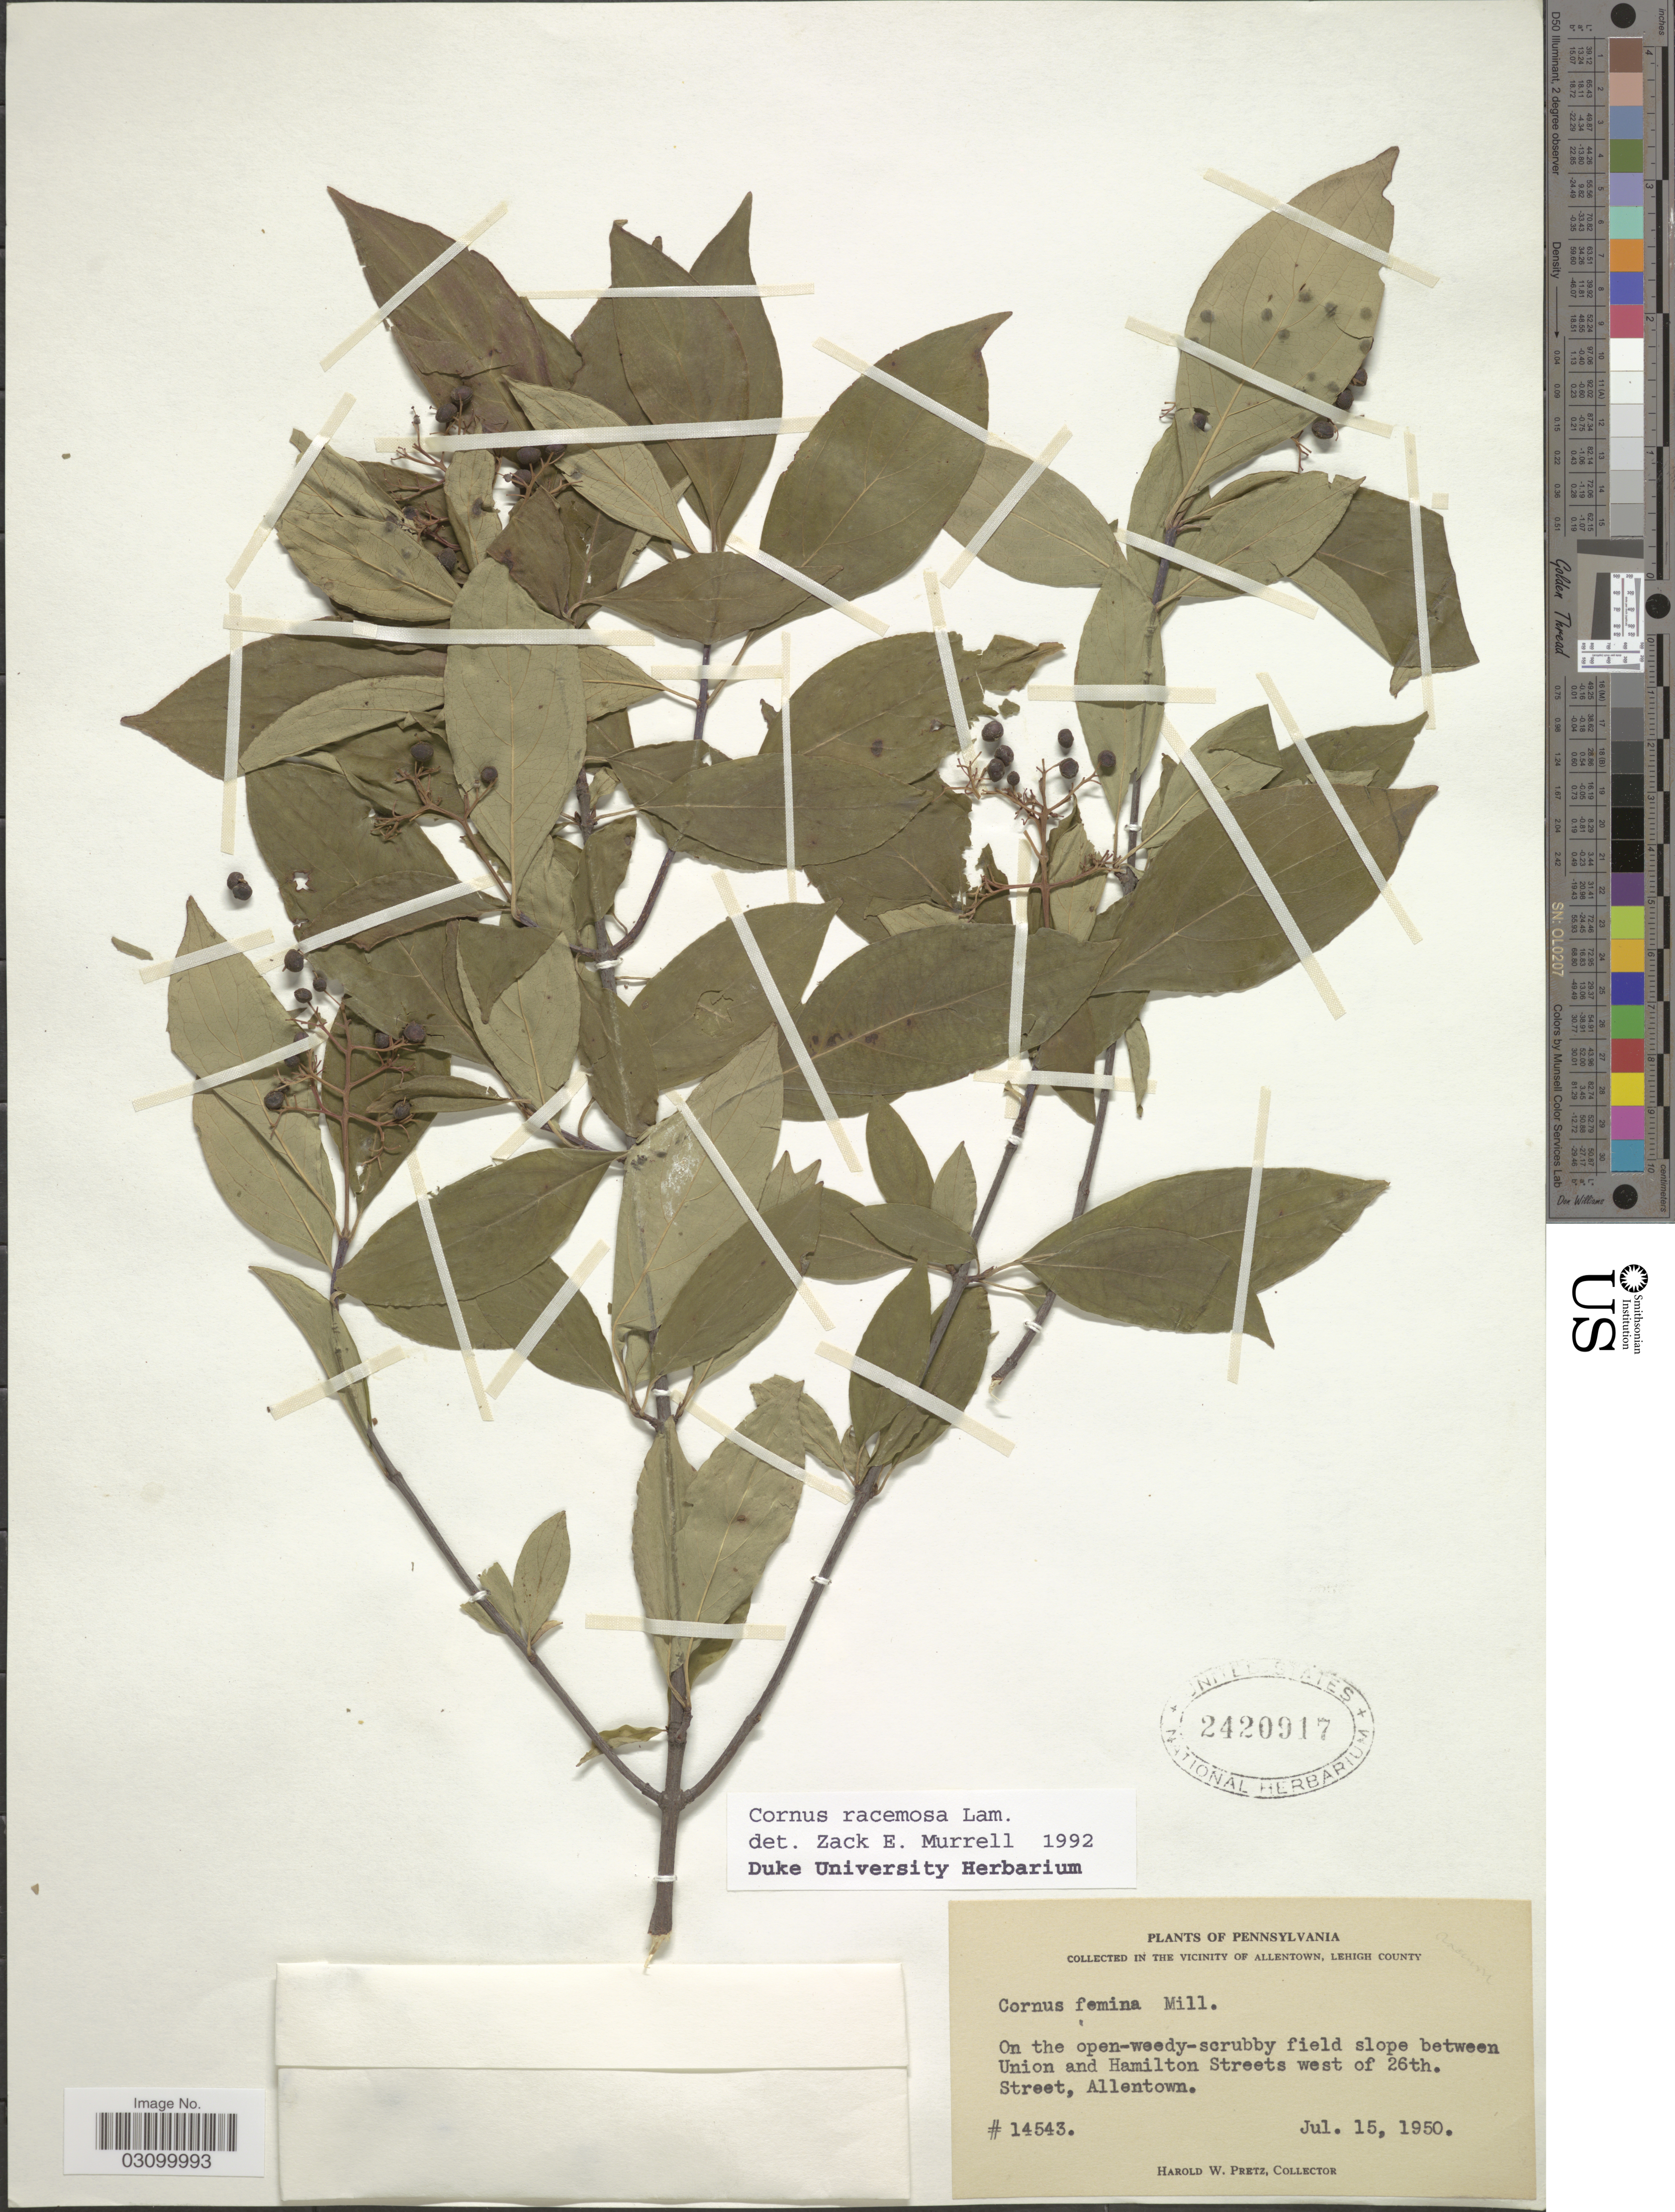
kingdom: Plantae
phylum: Tracheophyta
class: Magnoliopsida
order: Cornales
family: Cornaceae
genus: Cornus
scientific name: Cornus racemosa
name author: Lam.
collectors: H. W. Pretz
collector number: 14543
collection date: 1950-07-15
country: United States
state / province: Pennsylvania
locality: In the vicinity of Allentown, Lehigh County. On the open-weedy-scrubby field slope between Union and Hamilton Streets west of 26th. Street, Allentown.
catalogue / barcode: US 2420917